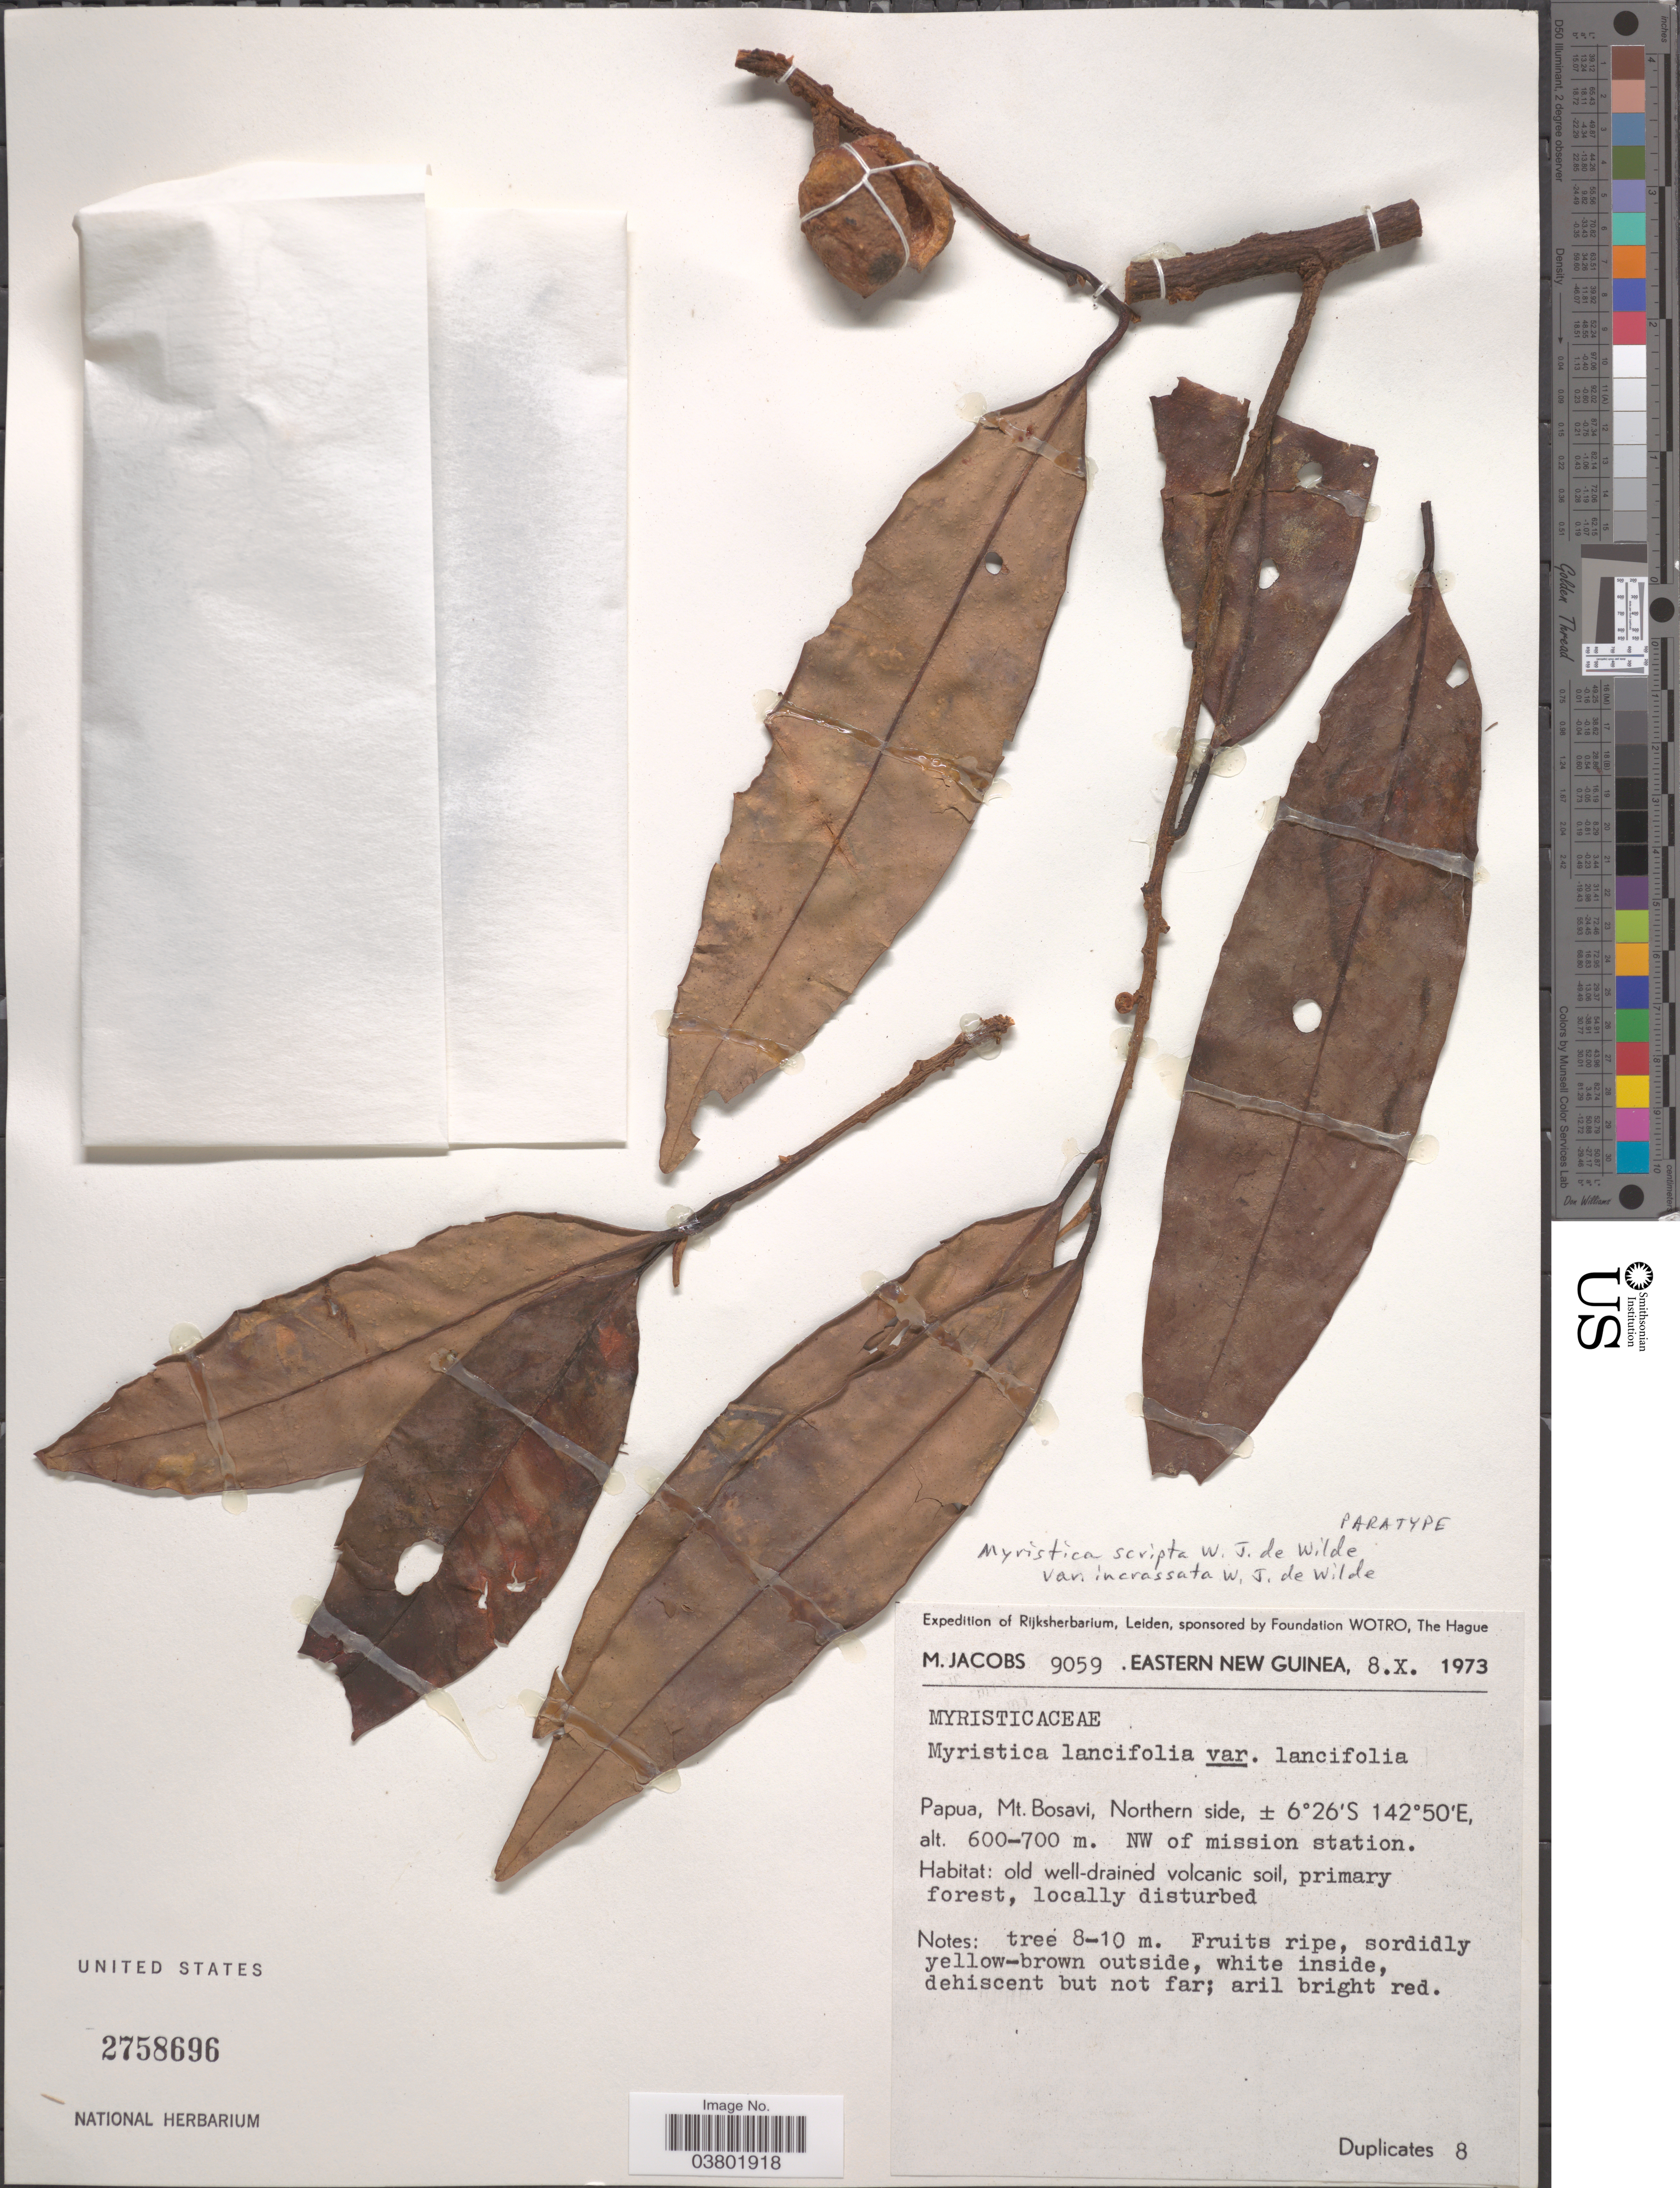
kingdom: Plantae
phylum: Tracheophyta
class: Magnoliopsida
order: Magnoliales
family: Myristicaceae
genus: Myristica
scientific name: Myristica scripta var. incrassata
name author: W.J. de Wilde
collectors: M. Jacobs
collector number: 9059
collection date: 1973-10-08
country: Papua New Guinea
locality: Eastern New Guinea. Papua, Mt. Bosavi, Northern side. NW of mission station.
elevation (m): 600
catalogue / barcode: US 2758696